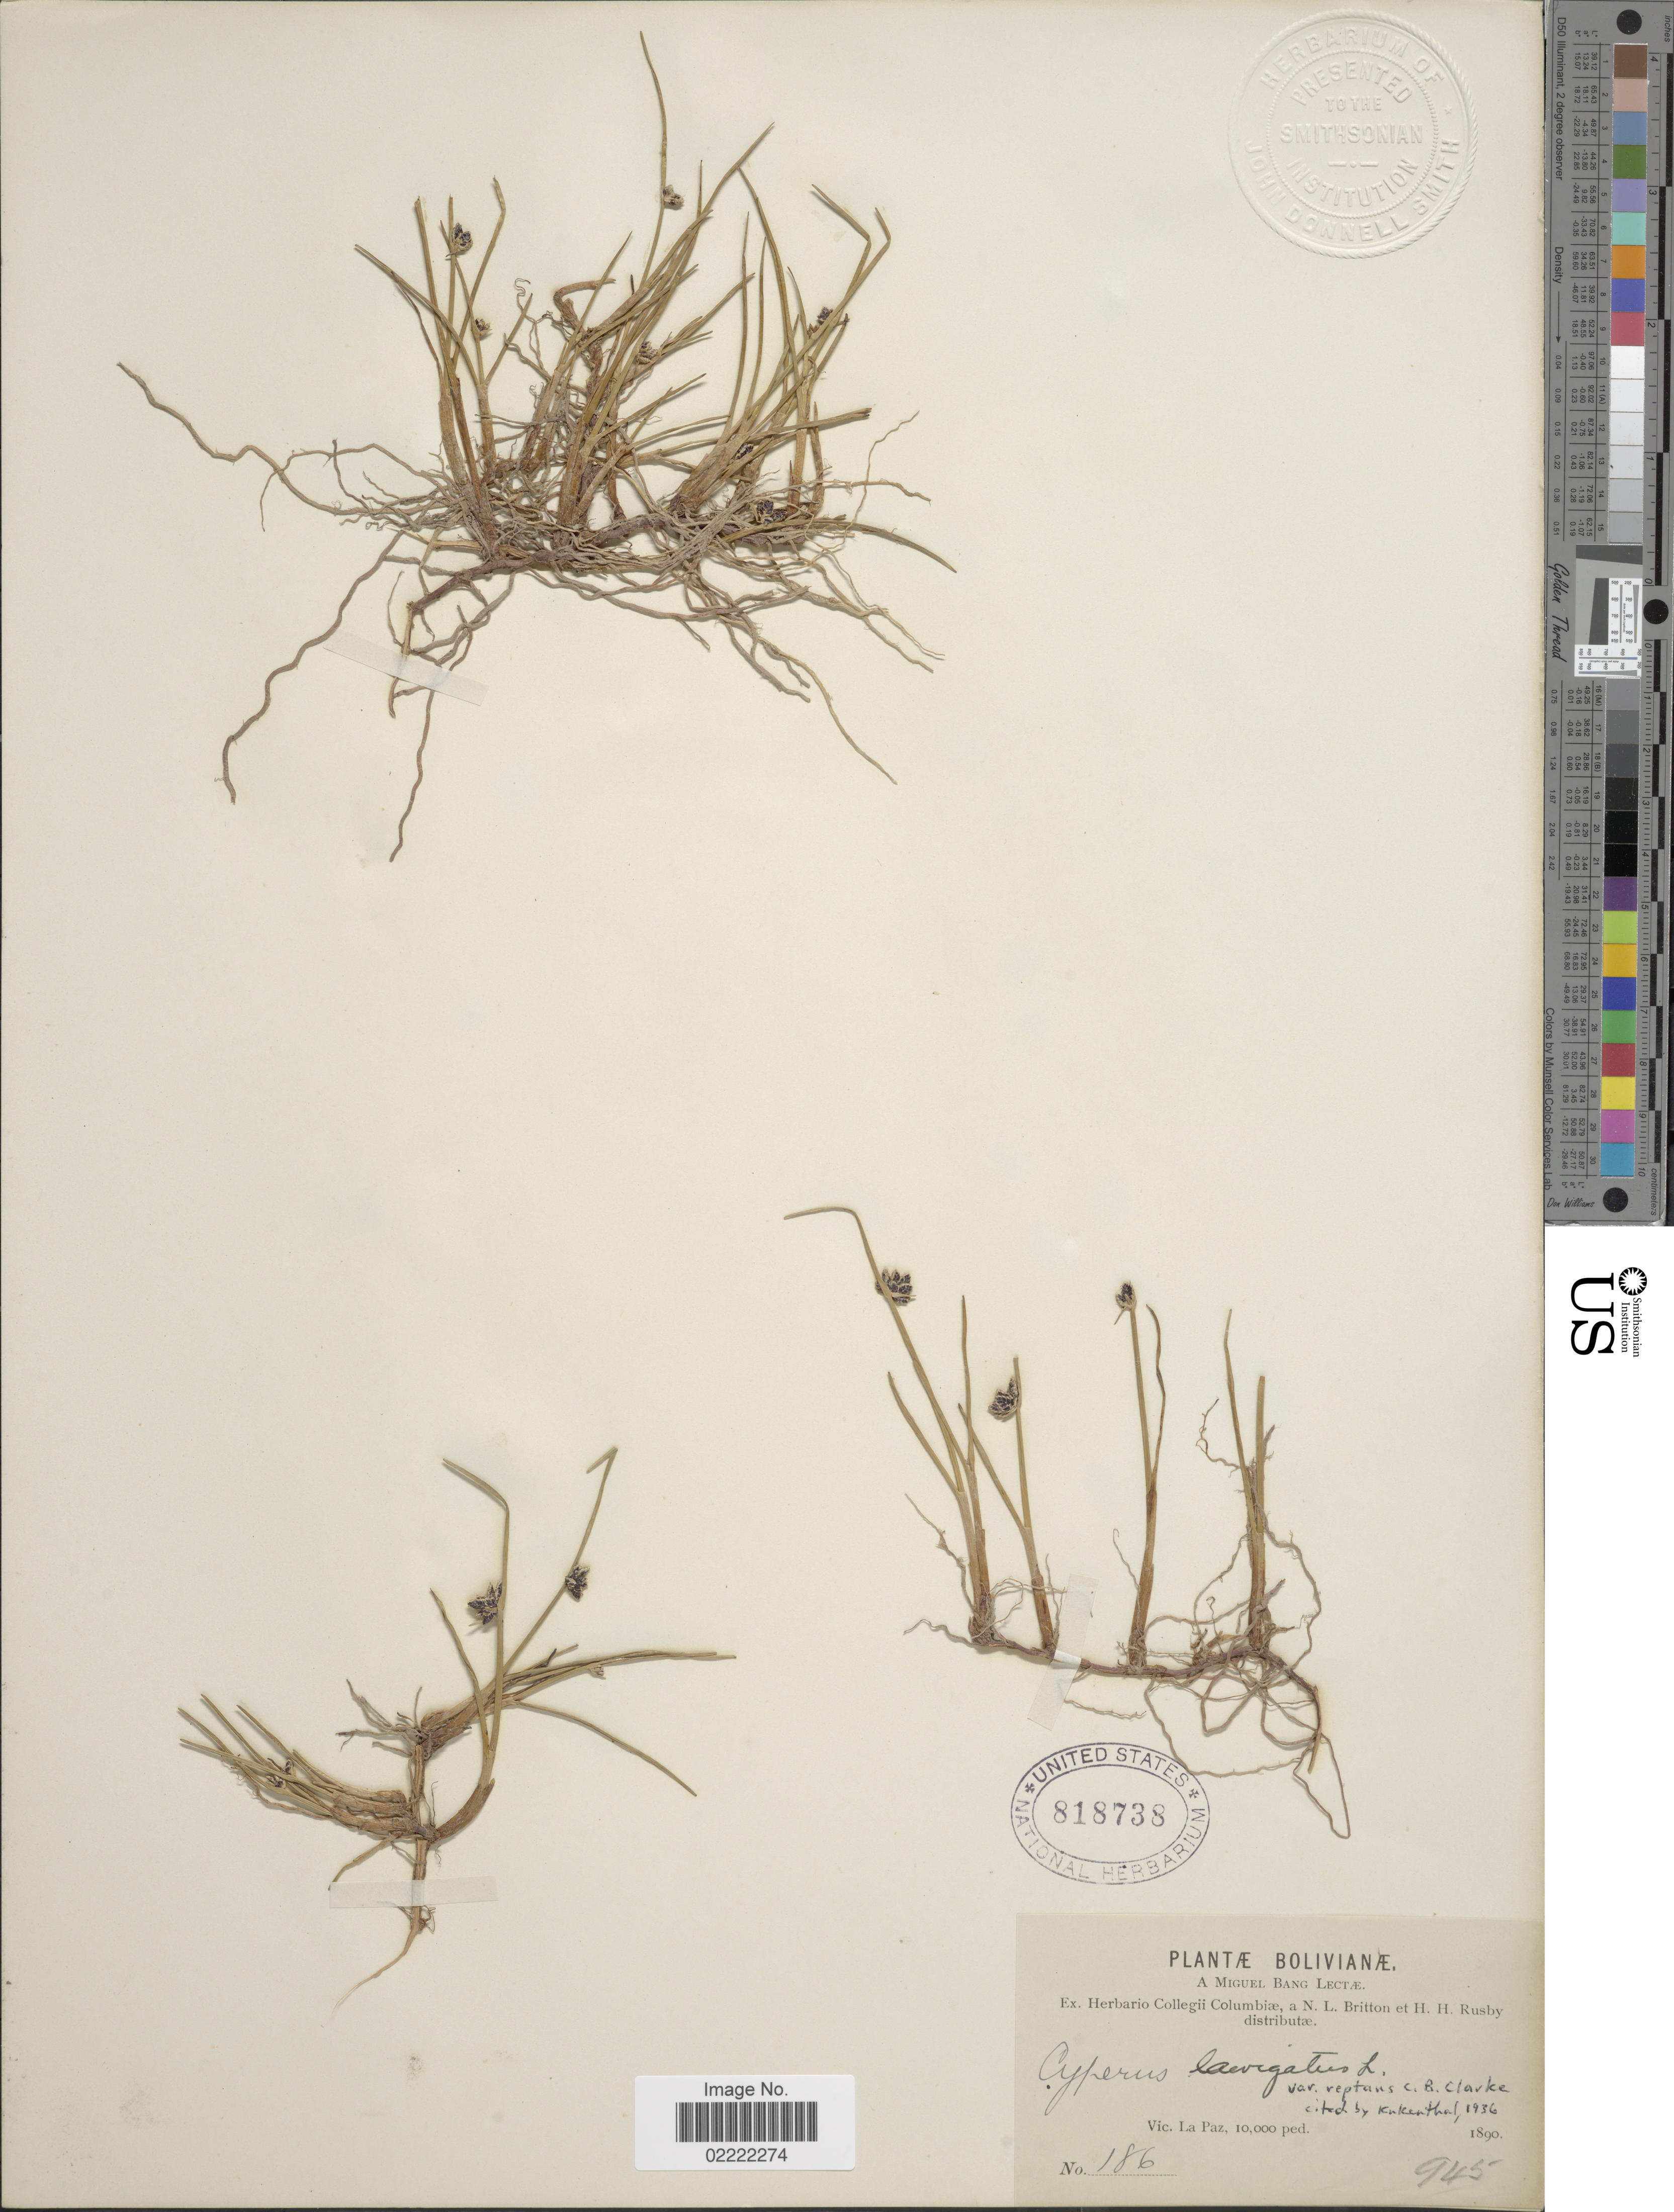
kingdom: Plantae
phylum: Tracheophyta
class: Liliopsida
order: Poales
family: Cyperaceae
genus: Cyperus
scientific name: Cyperus laevigatus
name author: L.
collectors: M. Bang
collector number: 186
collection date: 1890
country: Bolivia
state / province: La Paz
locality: Vic. La Paz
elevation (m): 3048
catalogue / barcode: US 818738